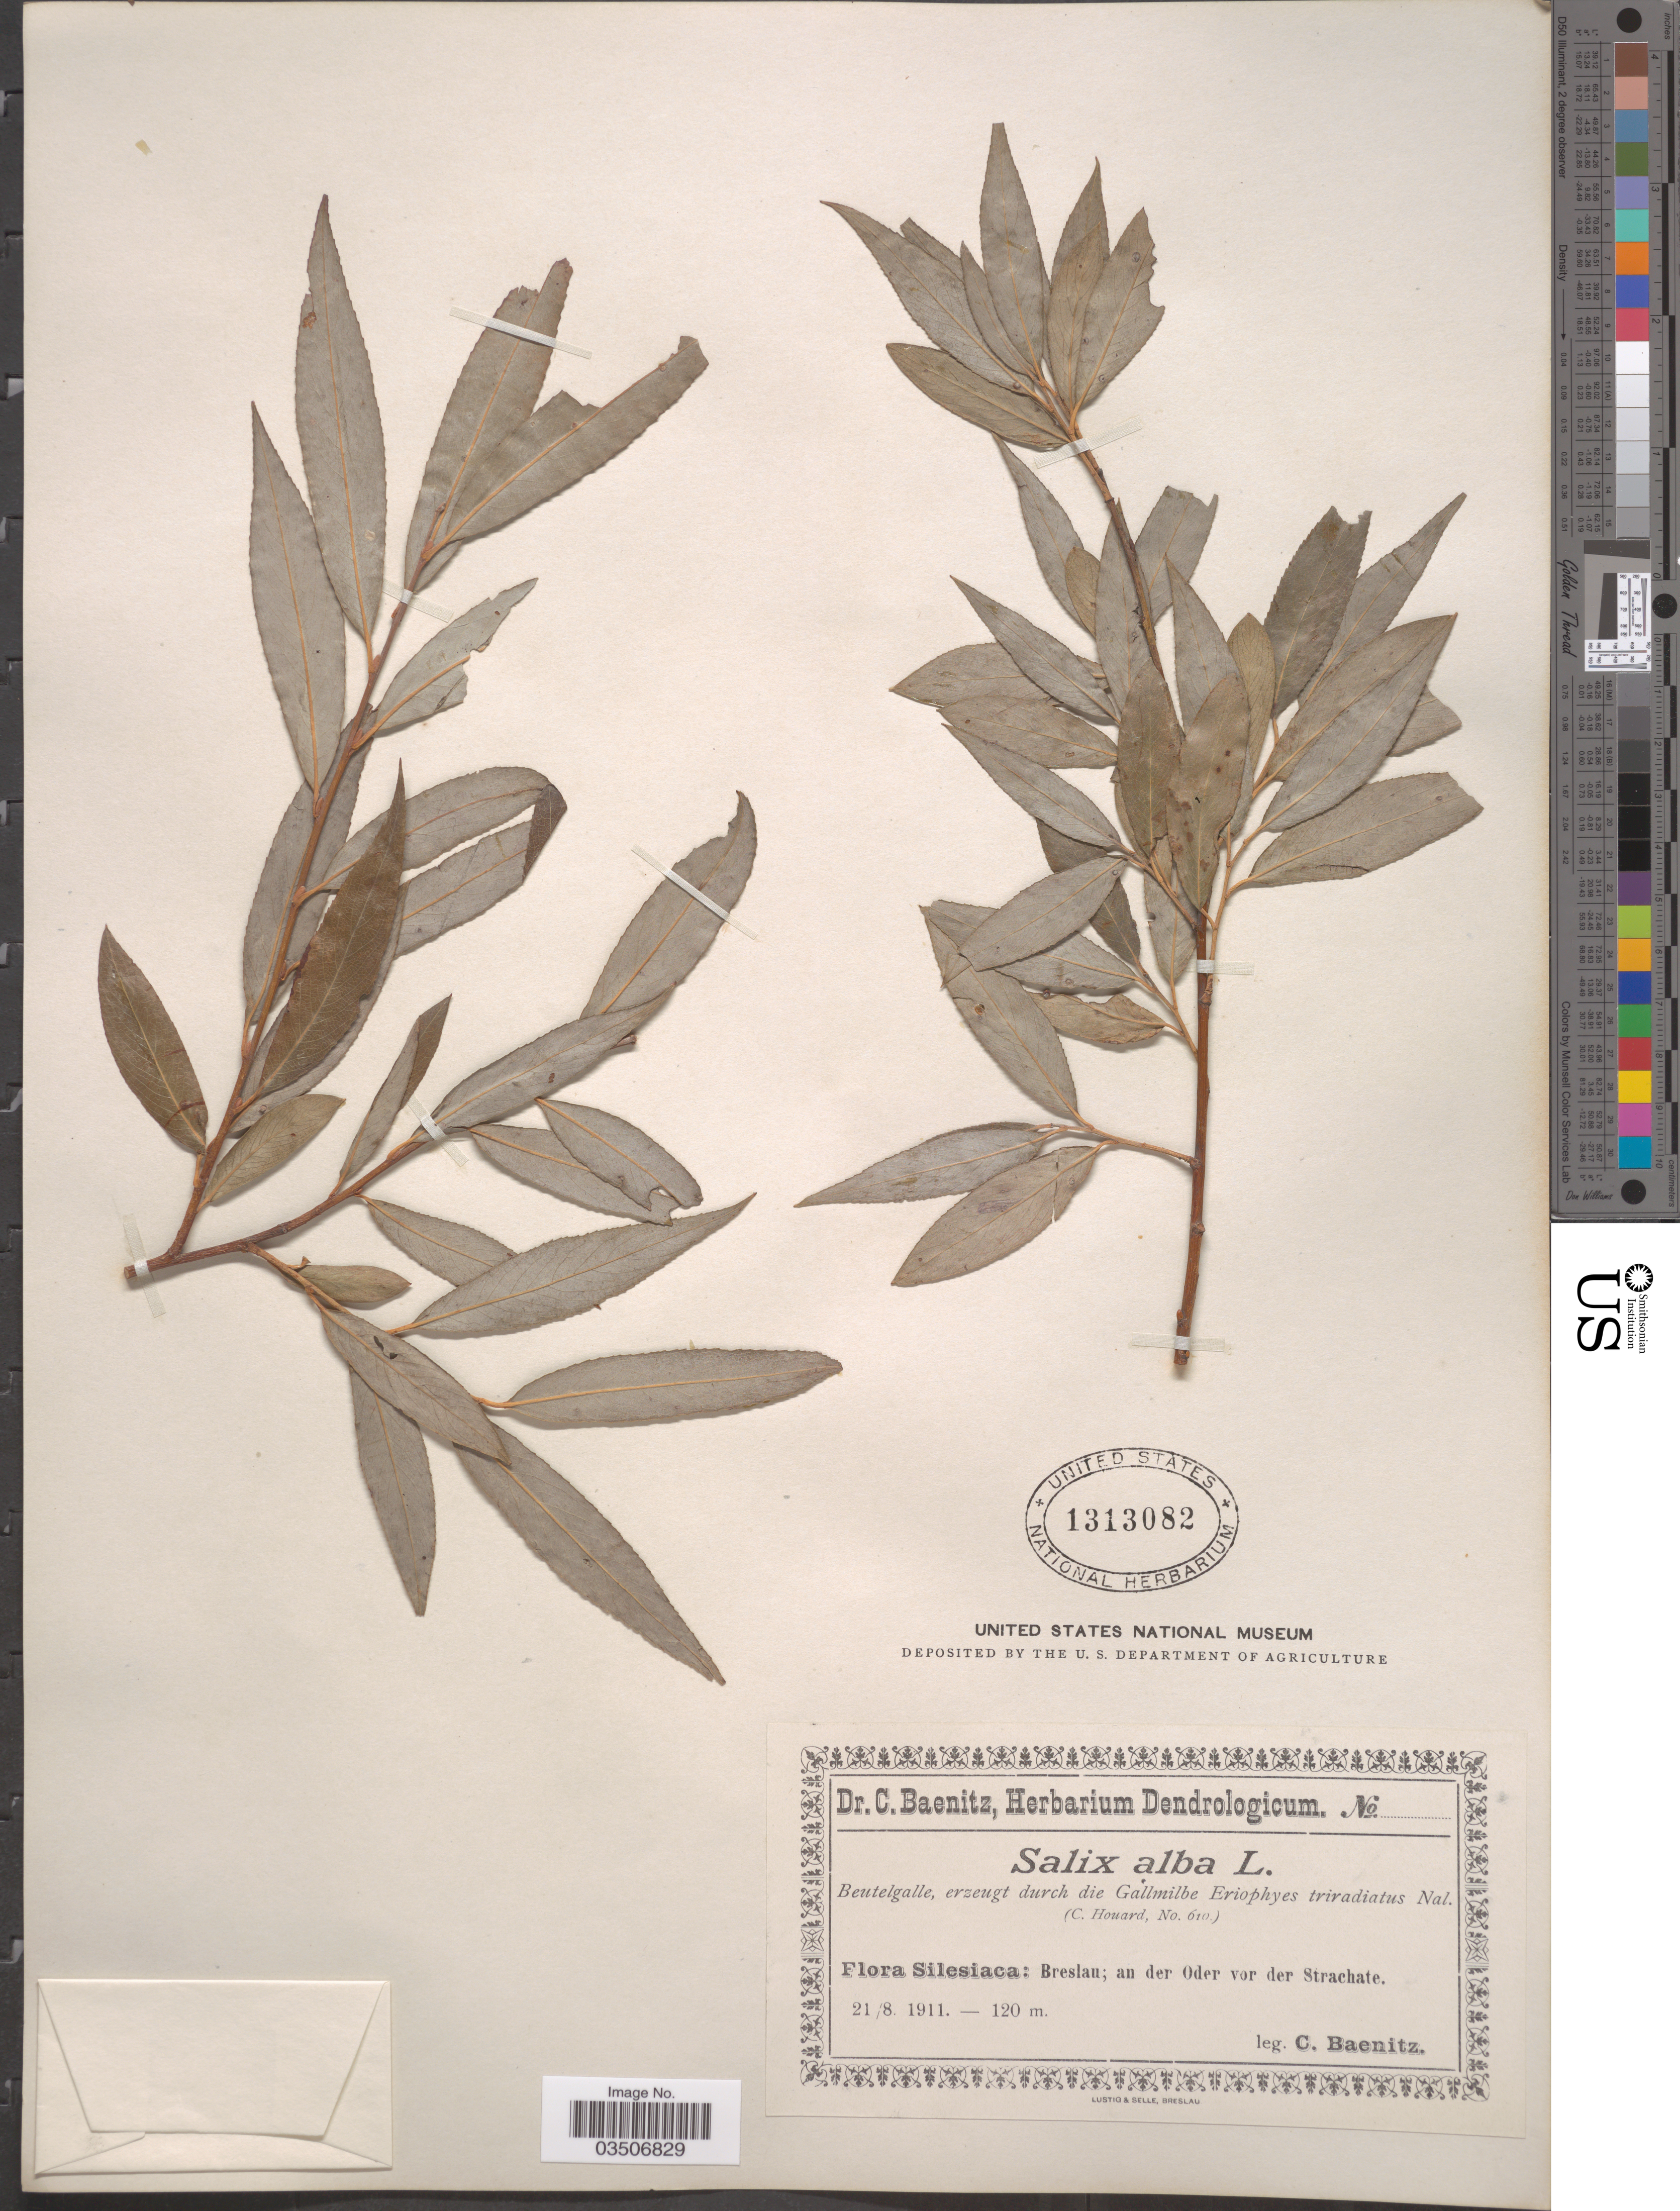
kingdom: Plantae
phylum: Tracheophyta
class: Magnoliopsida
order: Malpighiales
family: Salicaceae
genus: Salix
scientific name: Salix alba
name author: L.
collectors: C. G. Baenitz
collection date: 1911-08-21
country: Poland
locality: Silesiaca: Breslau; an der Oder vor der Strachate.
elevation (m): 120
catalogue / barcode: US 1313082